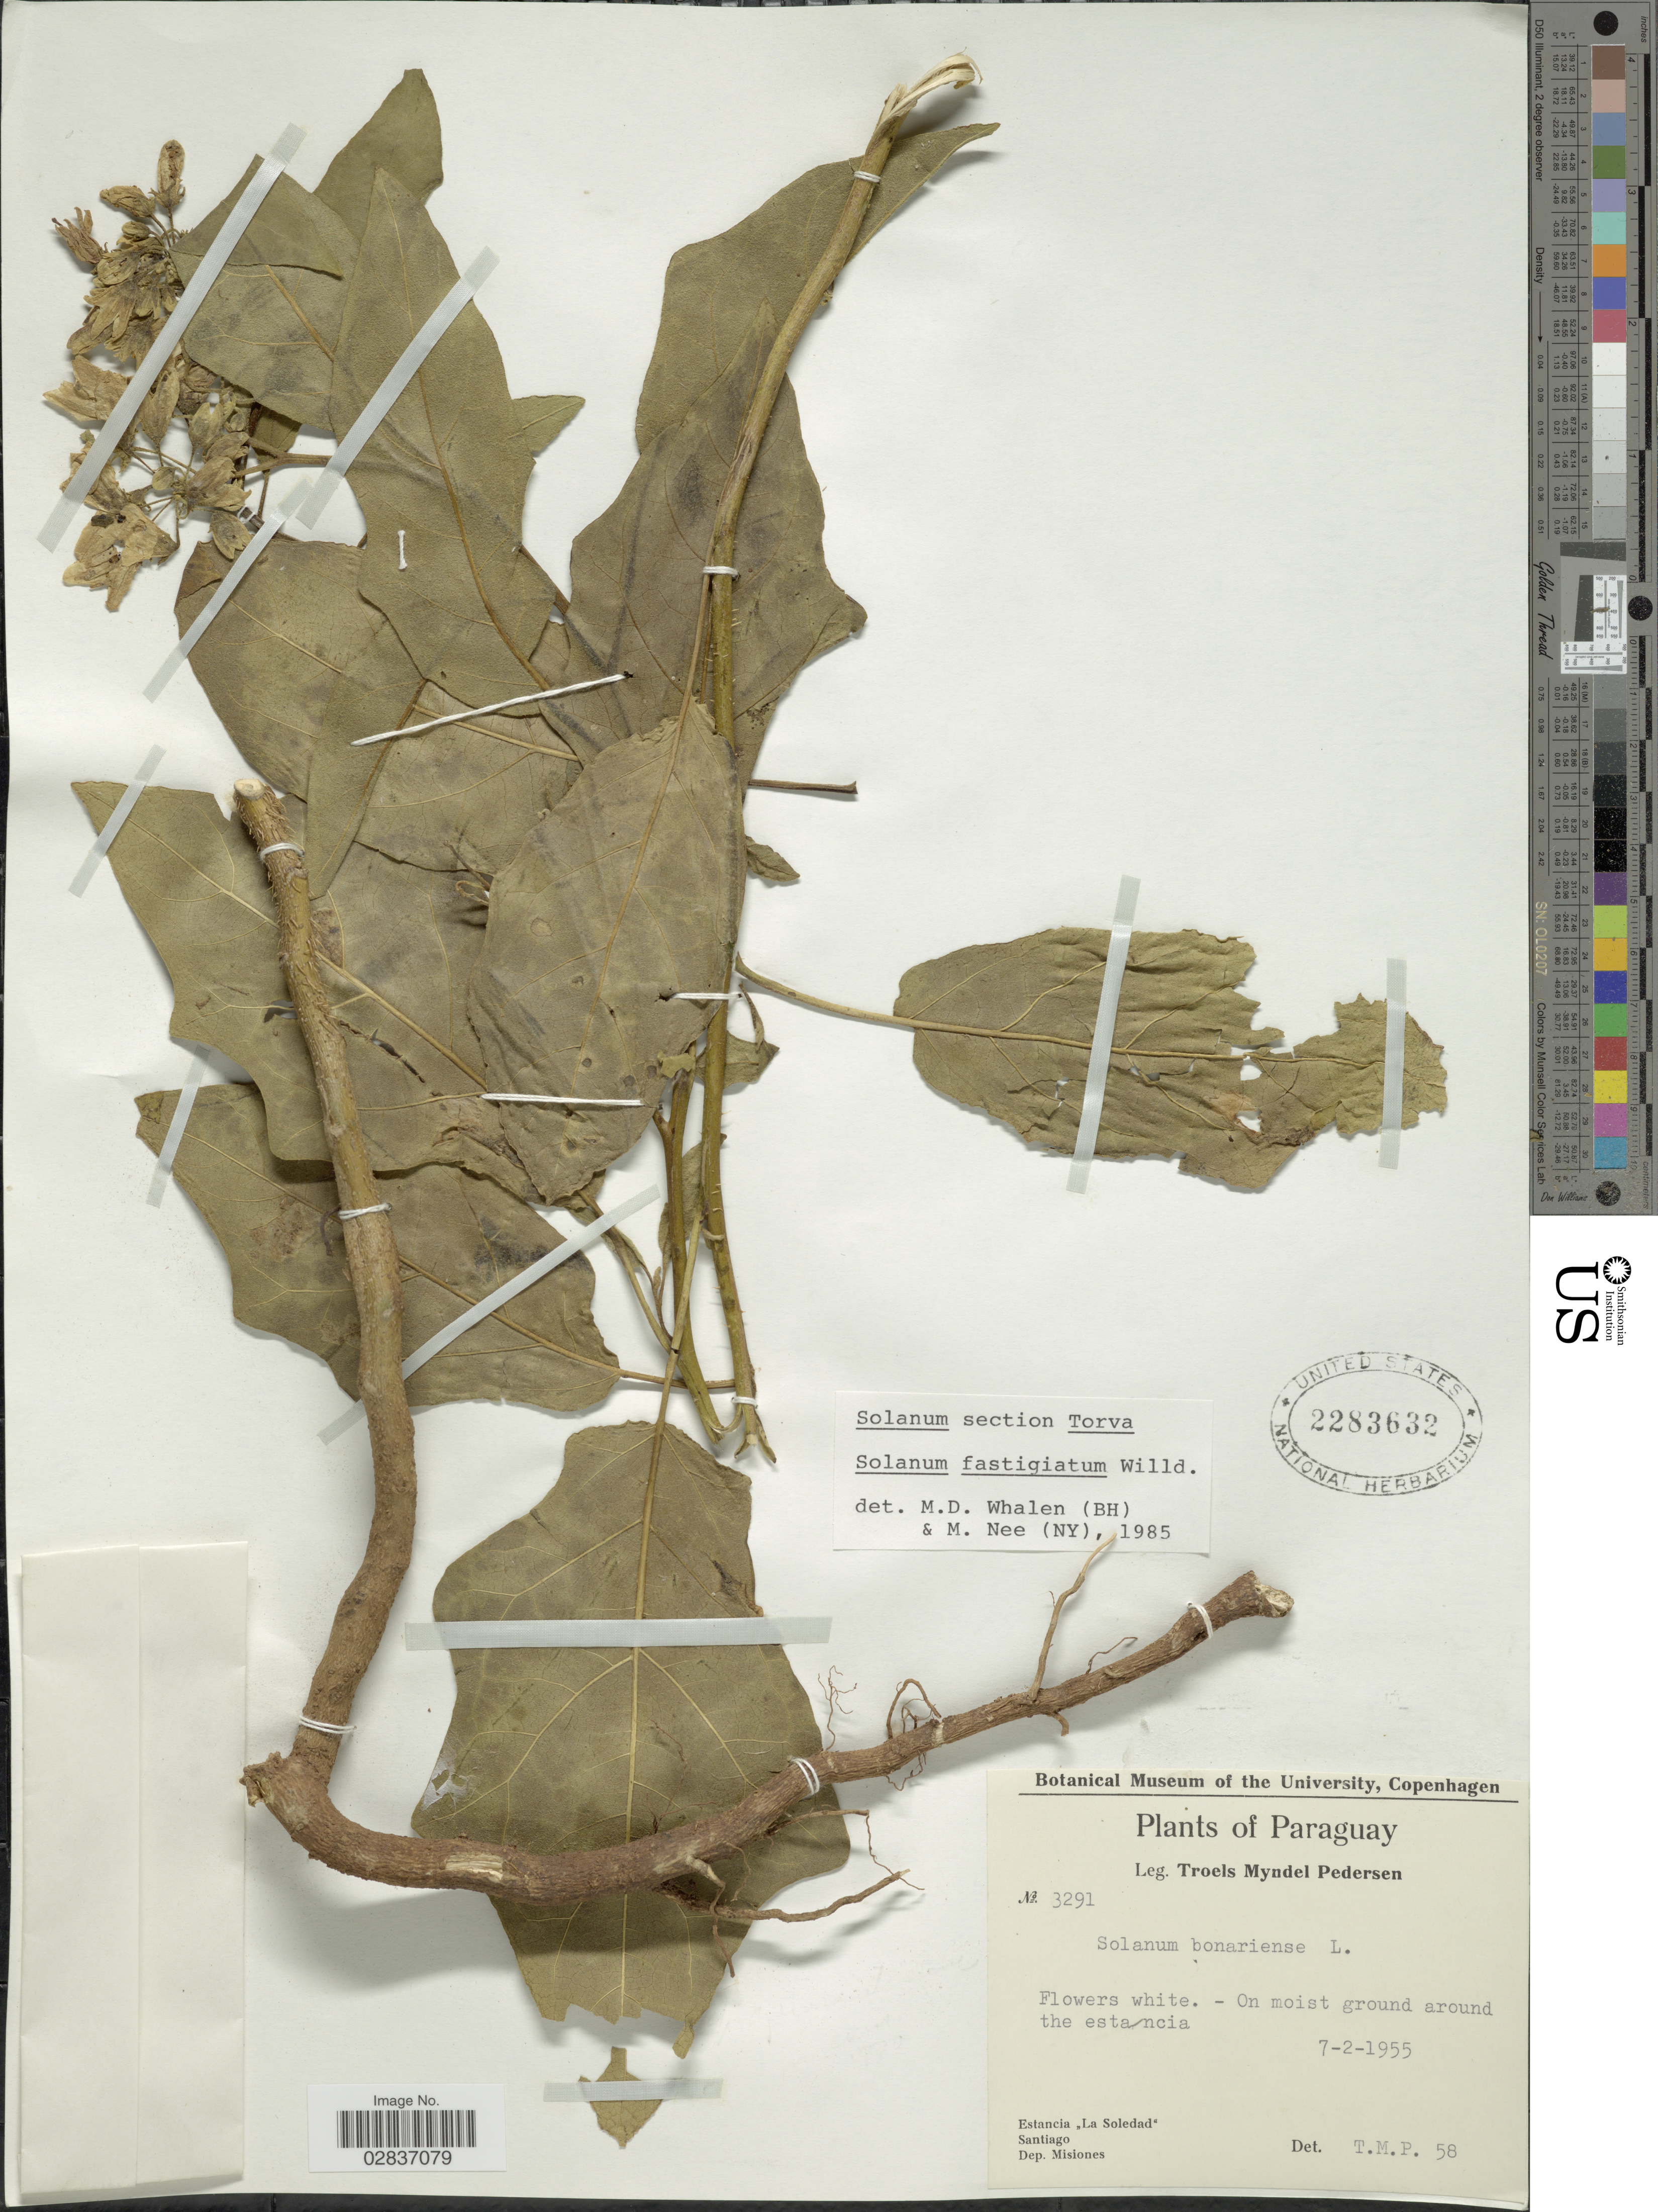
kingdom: Plantae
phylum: Tracheophyta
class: Magnoliopsida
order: Solanales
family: Solanaceae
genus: Solanum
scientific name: Solanum fastigiatum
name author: Willd.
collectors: T. Pederson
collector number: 3291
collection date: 1955-02-07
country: Paraguay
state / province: Misiones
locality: Estancia "La Soledad", Santiago, Dep. Misiones.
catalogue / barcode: US 2283632